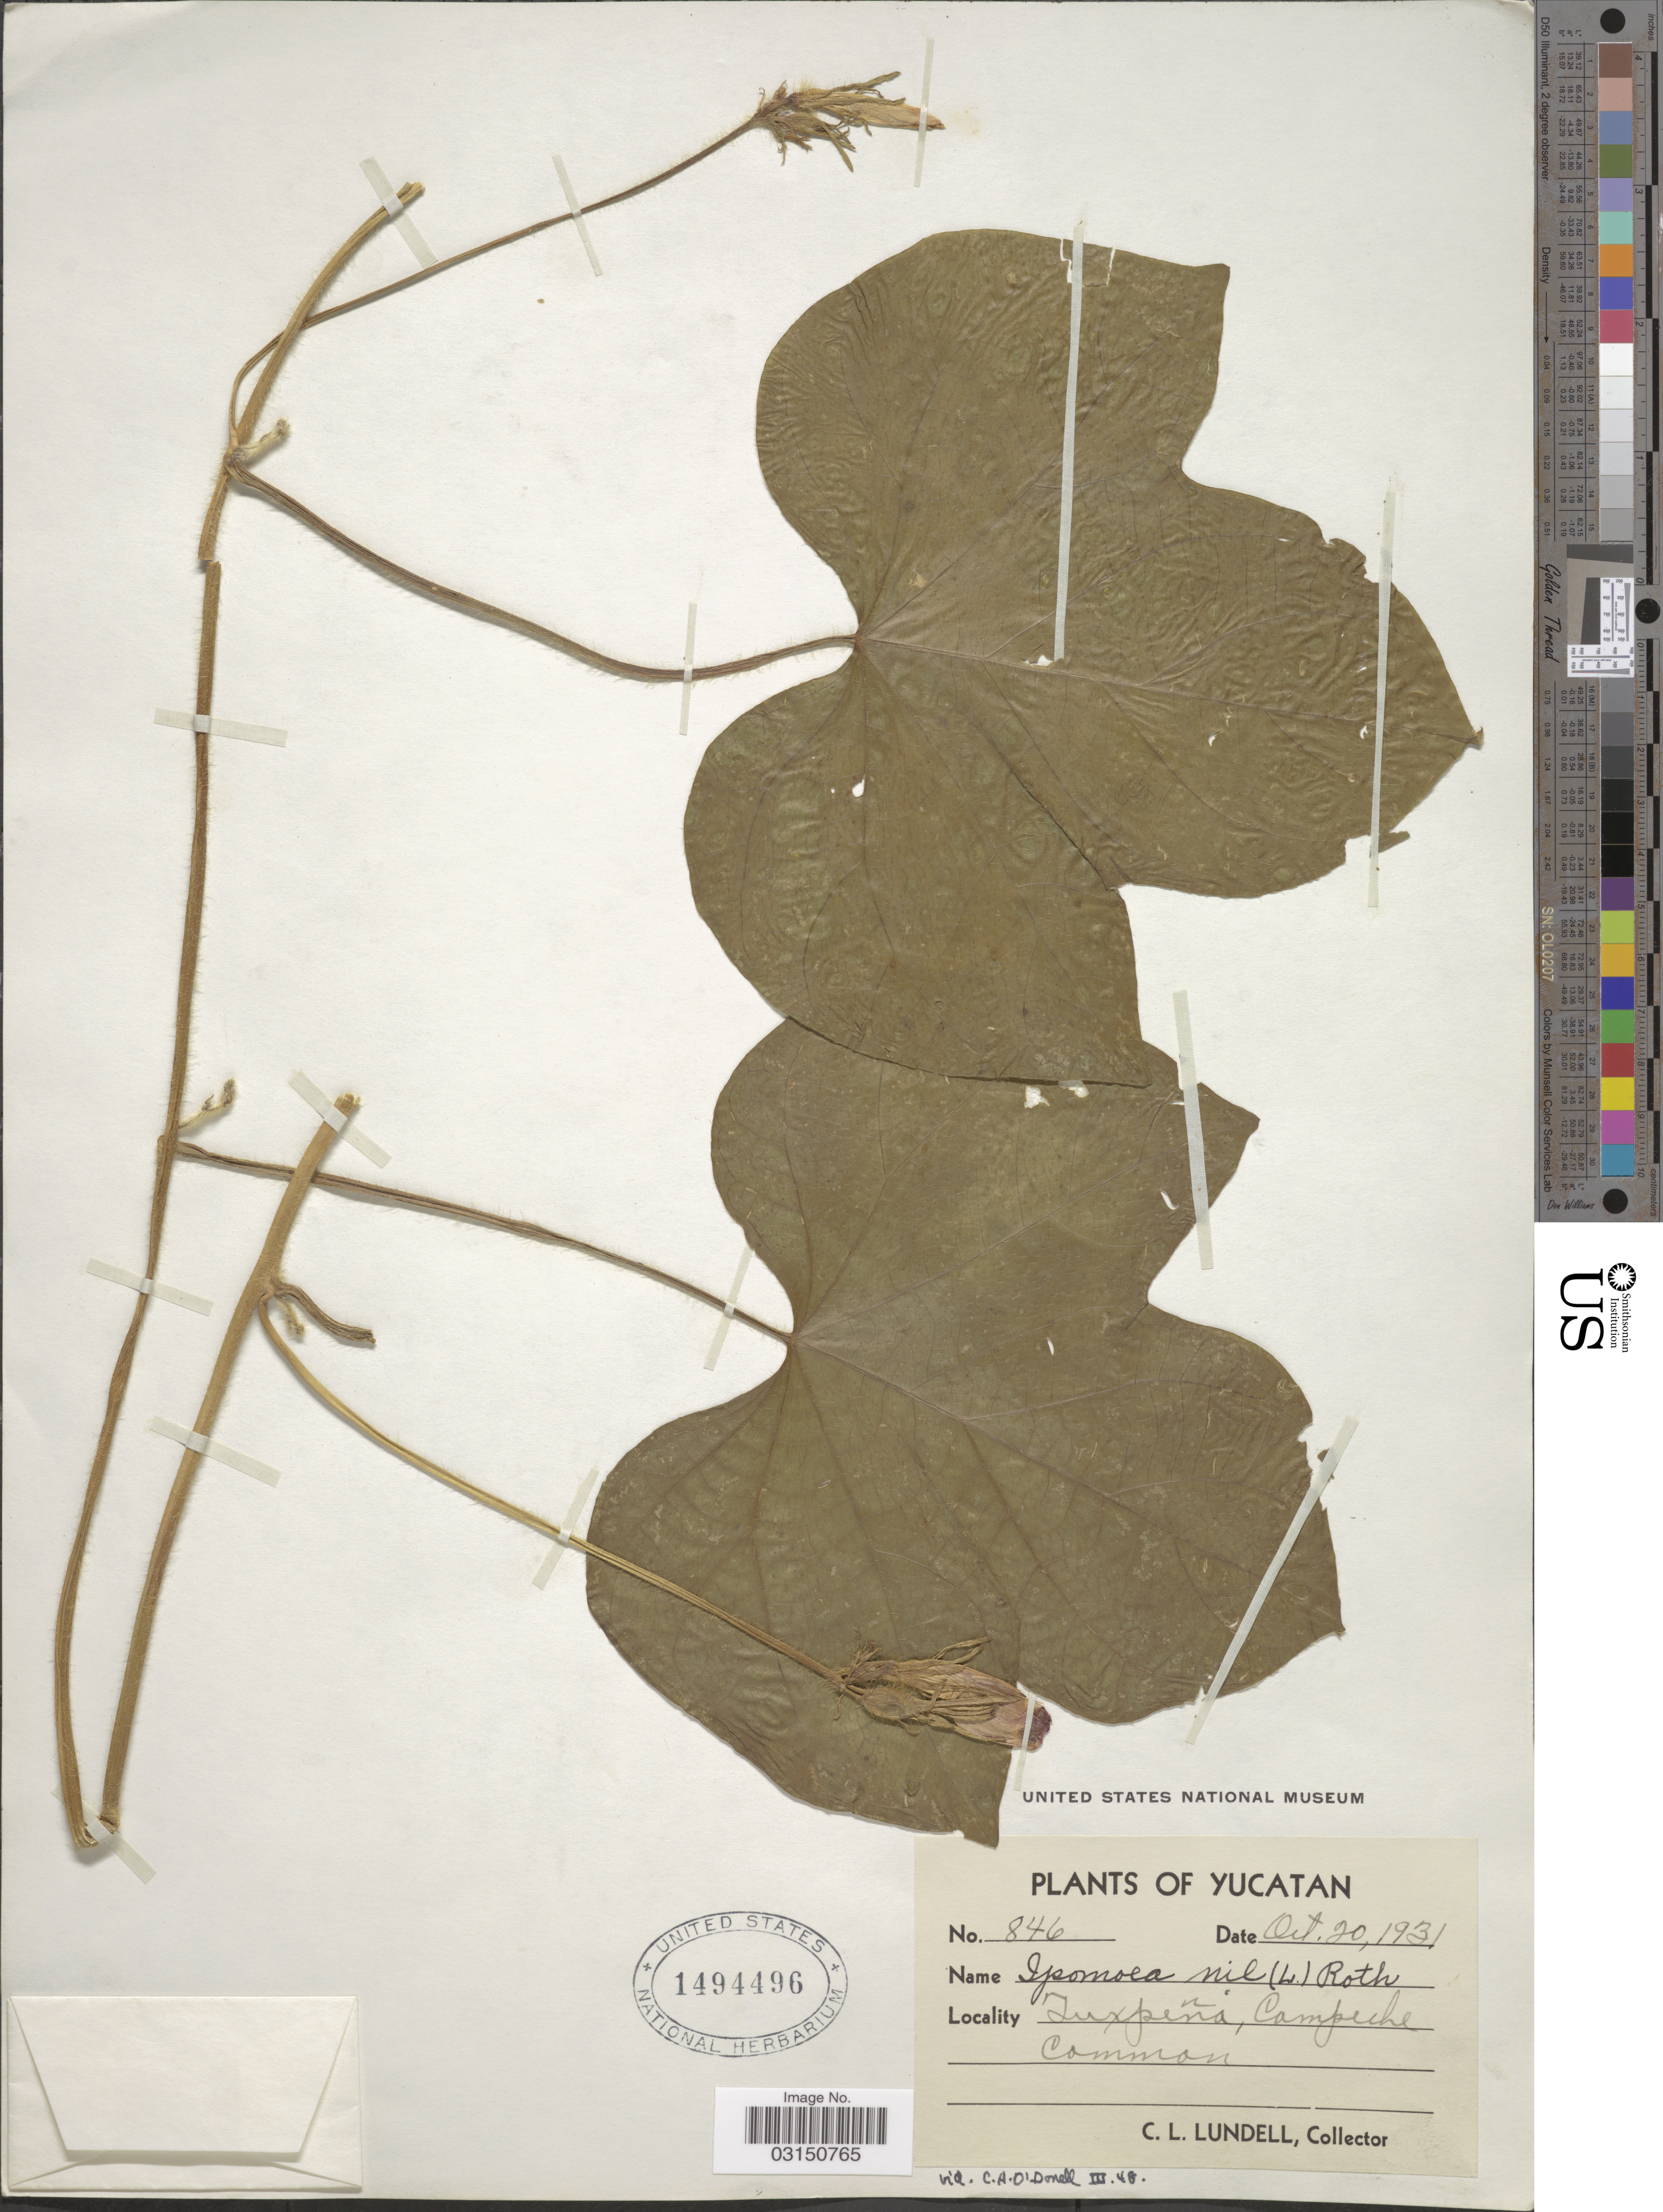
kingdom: Plantae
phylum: Tracheophyta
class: Magnoliopsida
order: Solanales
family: Convolvulaceae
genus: Ipomoea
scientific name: Ipomoea nil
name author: (L.) Roth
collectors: C. L. Lundell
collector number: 846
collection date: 1931-10-20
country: Mexico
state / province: Campeche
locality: Tuxpeña.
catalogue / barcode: US 1494496